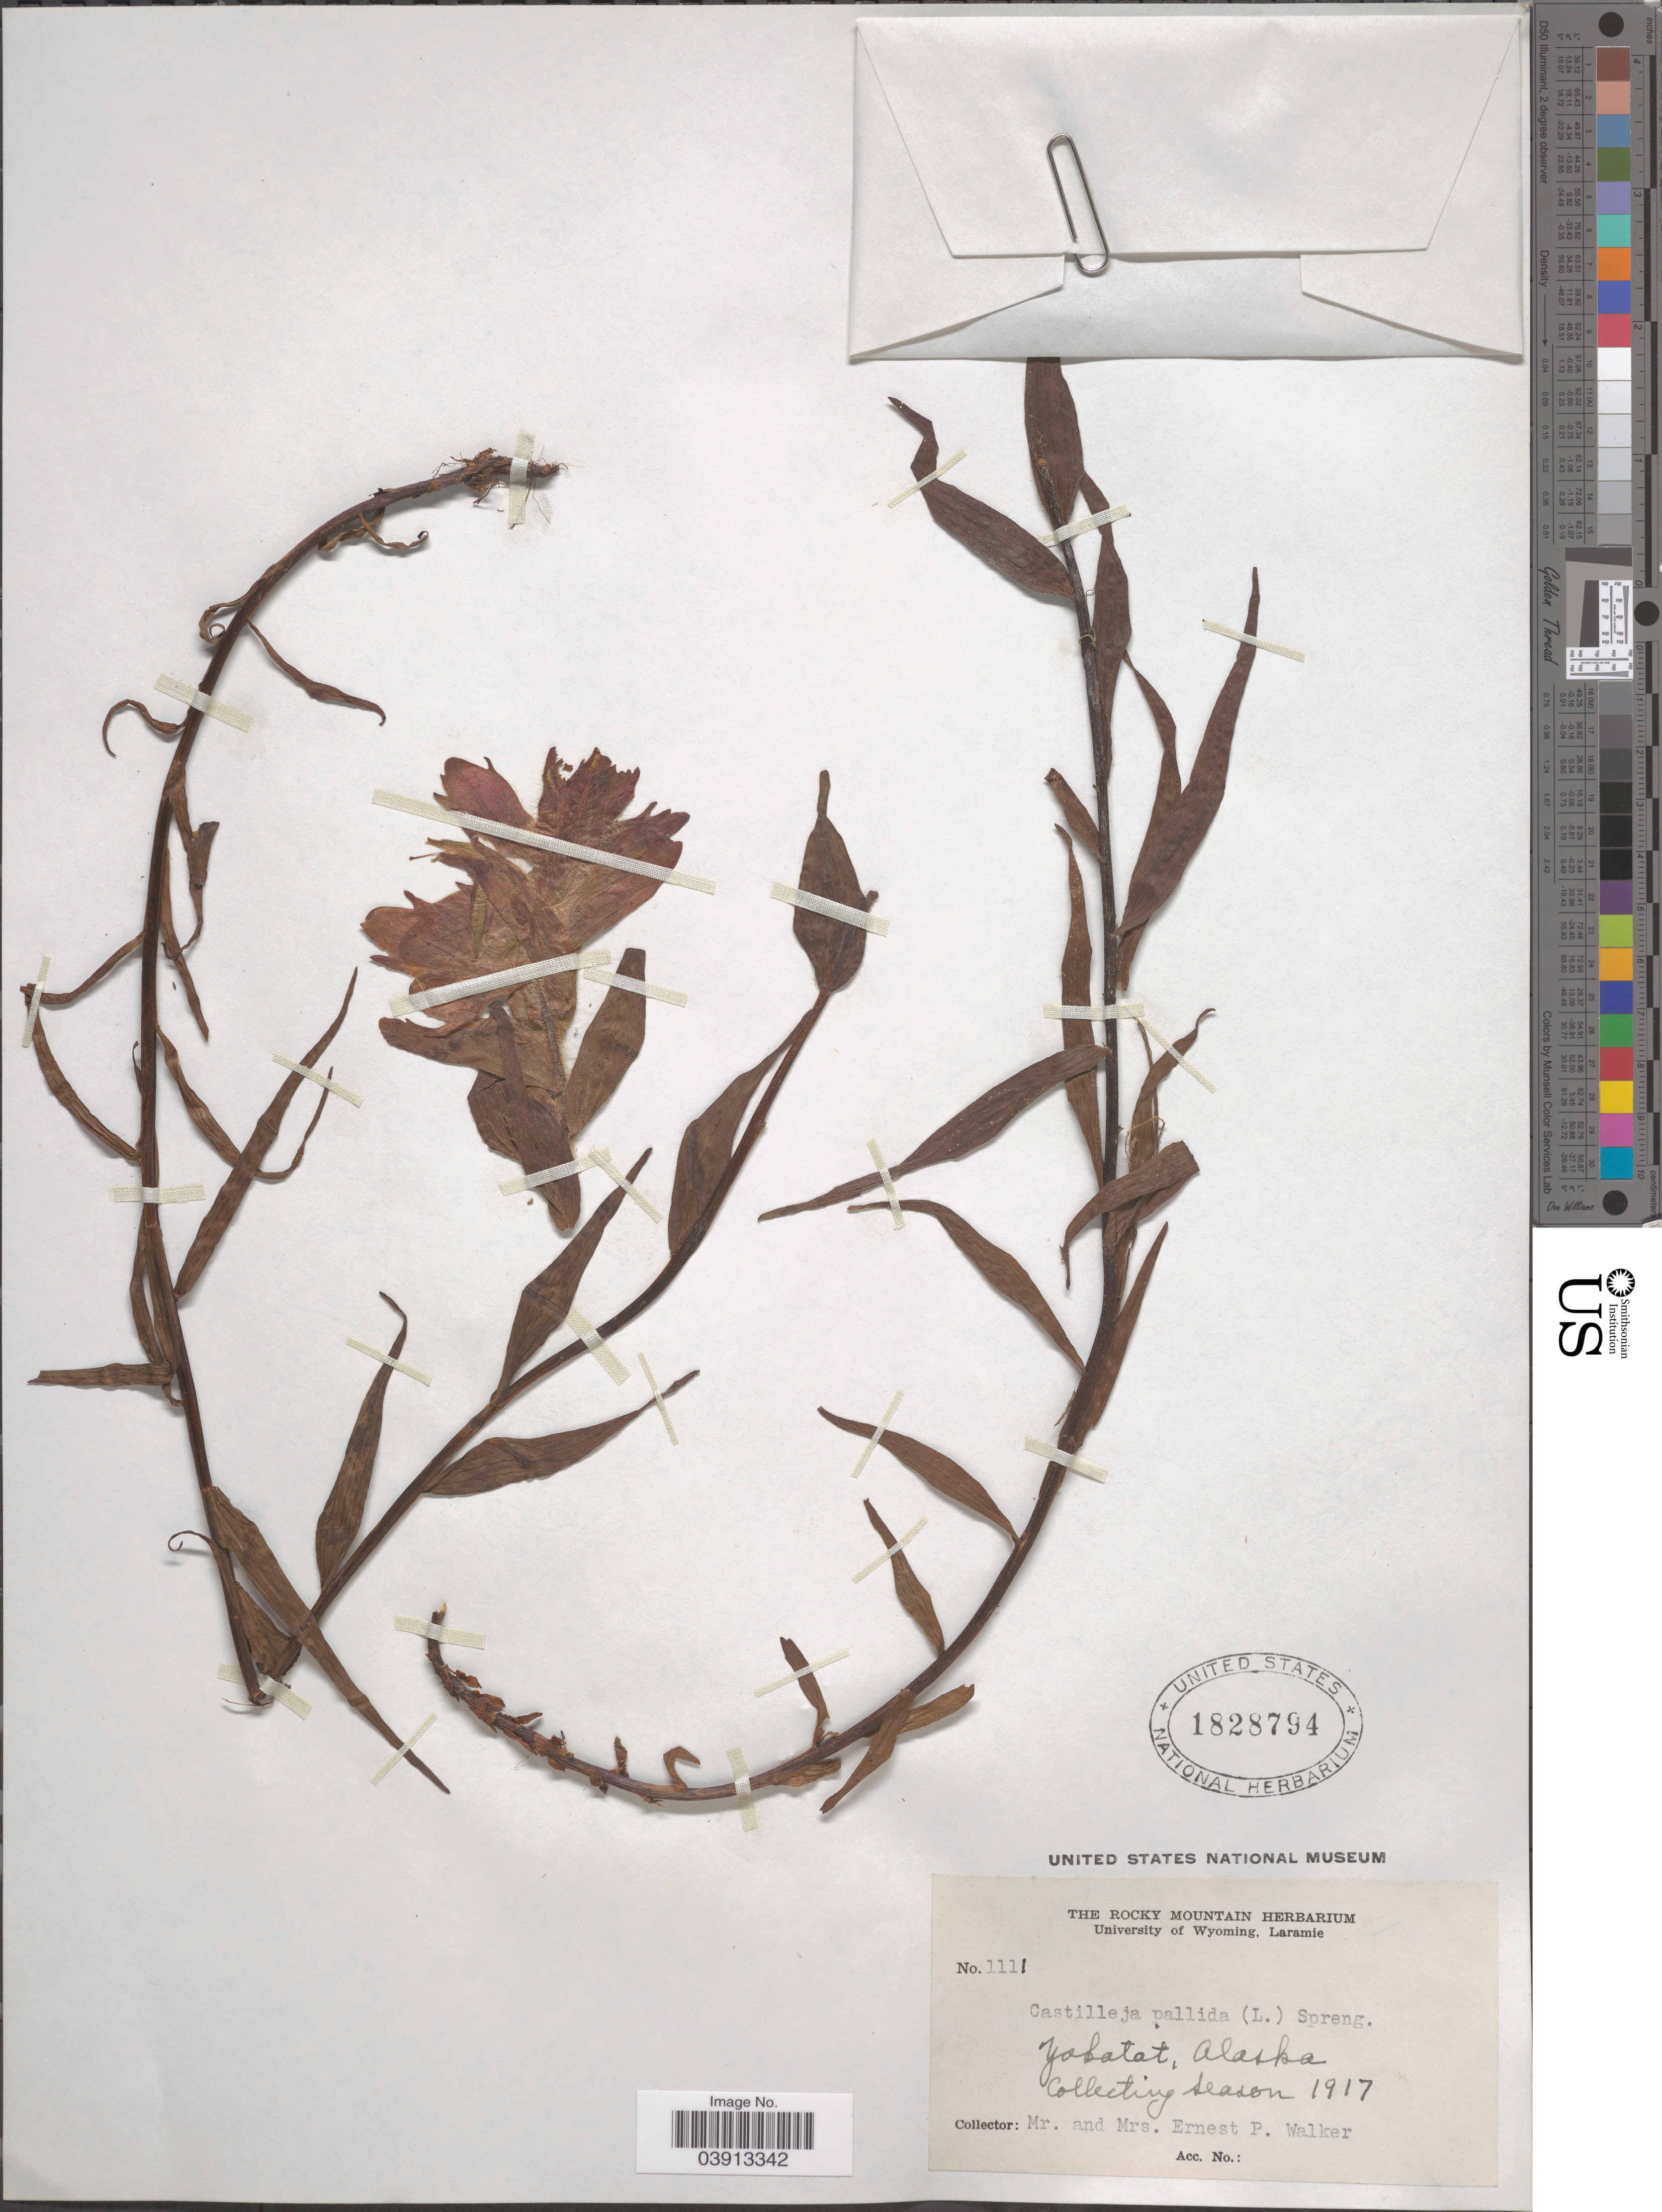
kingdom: Plantae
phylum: Tracheophyta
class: Magnoliopsida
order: Lamiales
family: Orobanchaceae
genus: Castilleja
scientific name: Castilleja pallida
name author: (L.) Spreng.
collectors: E. P. Walker & E. Walker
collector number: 1111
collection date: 1917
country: United States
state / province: Alaska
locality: Yakutat.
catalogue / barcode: US 1828794